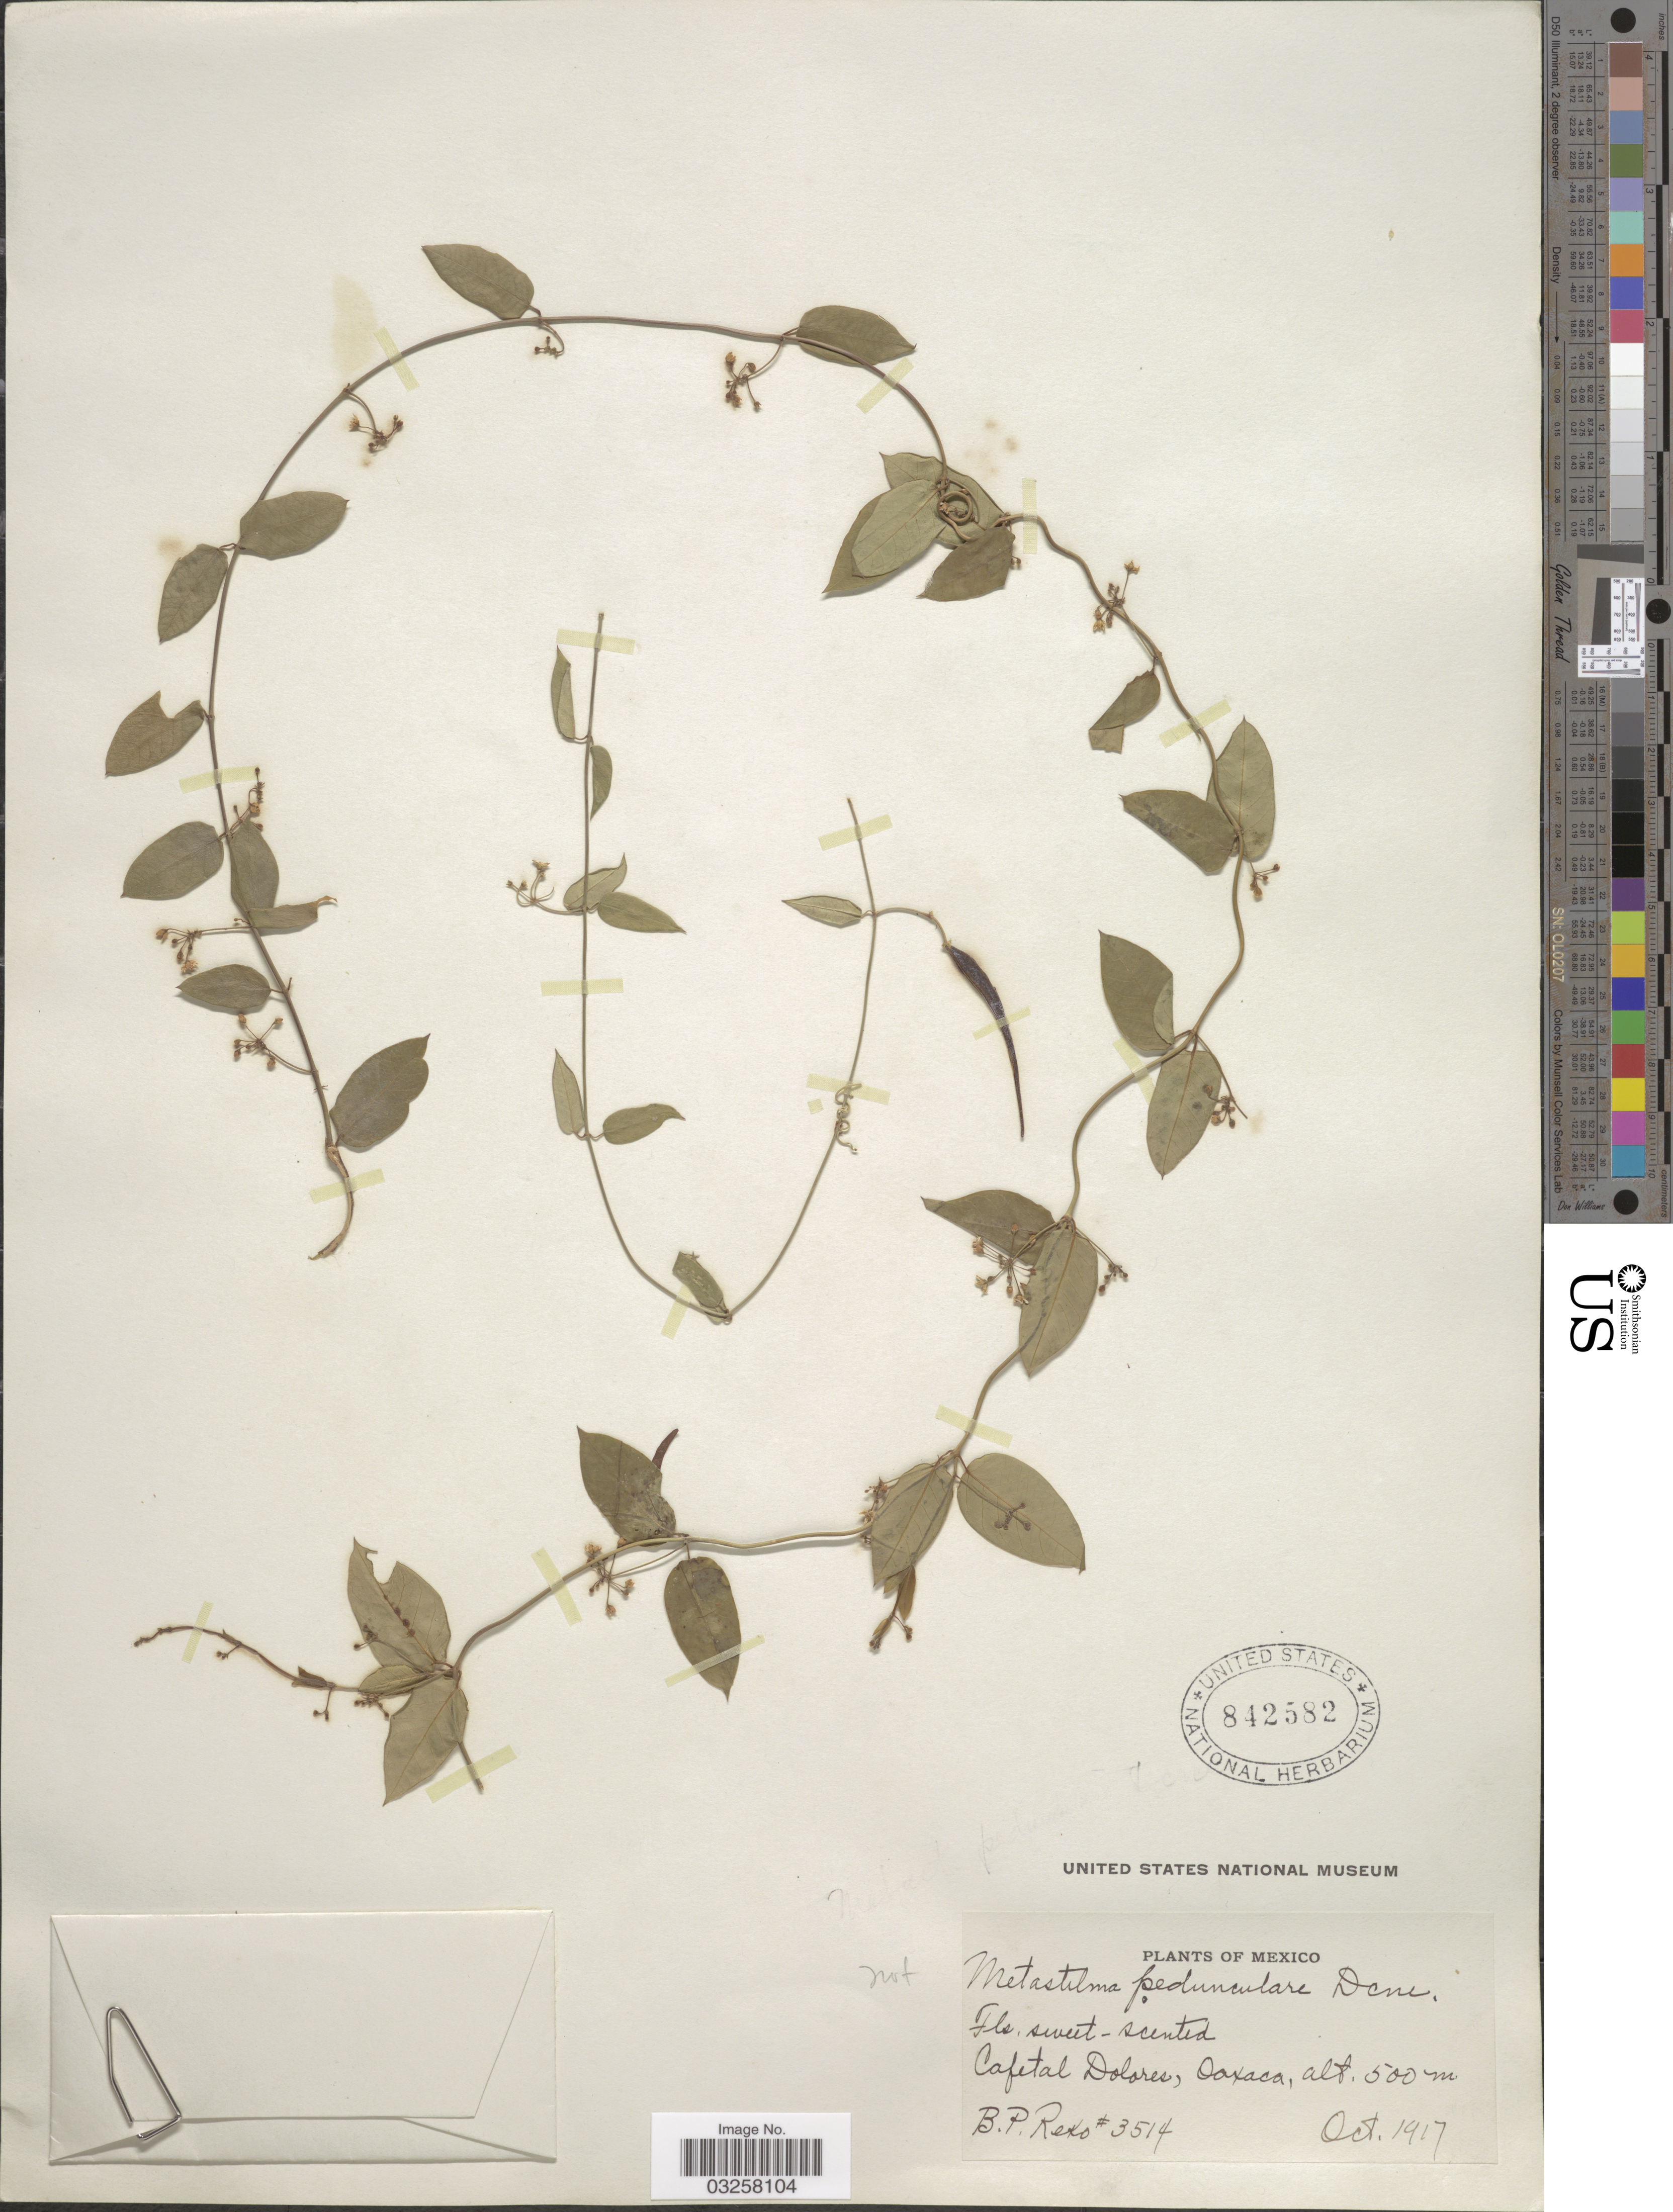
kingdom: Plantae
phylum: Tracheophyta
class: Magnoliopsida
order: Gentianales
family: Apocynaceae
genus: Metastelma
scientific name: Metastelma pedunculare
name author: Decne.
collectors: B. P. Reko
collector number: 3514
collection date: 1917-10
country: Mexico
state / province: Oaxaca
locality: Cafetal Dolores.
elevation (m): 500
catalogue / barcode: US 842582